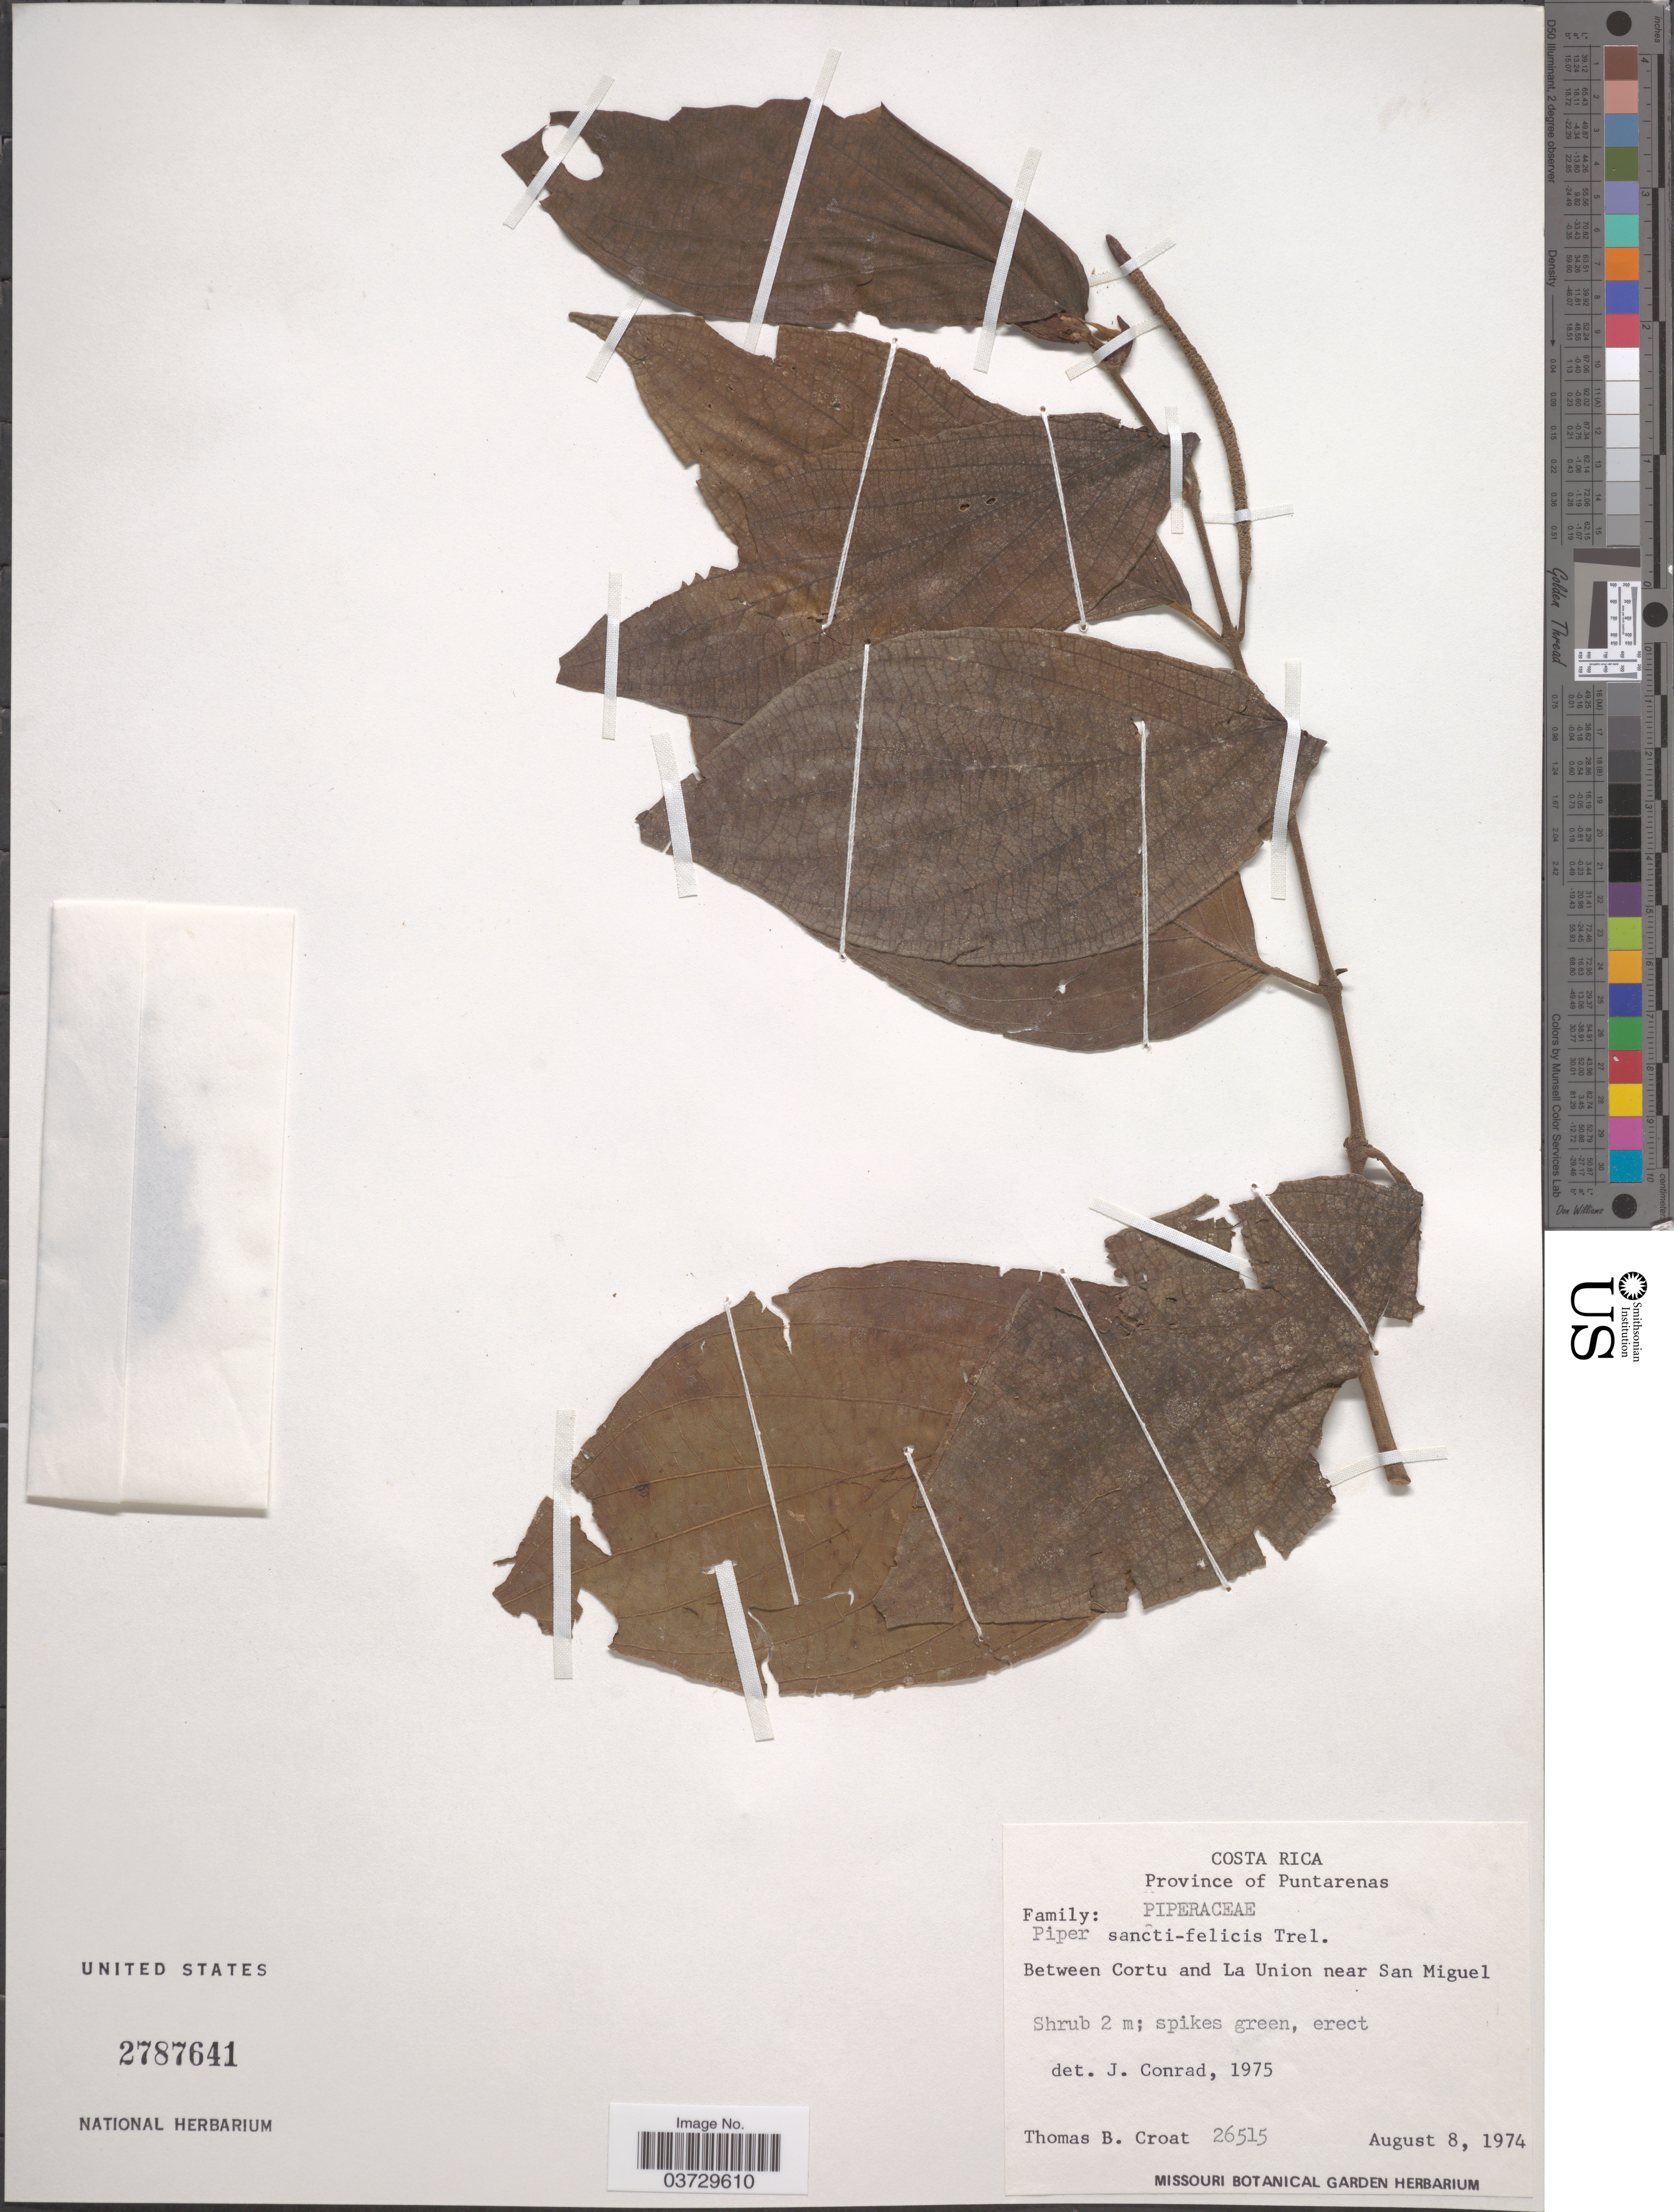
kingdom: Plantae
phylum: Tracheophyta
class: Magnoliopsida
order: Piperales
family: Piperaceae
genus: Piper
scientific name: Piper sancti-felicis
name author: Trel.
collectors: T. B. Croat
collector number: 26515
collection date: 1974-08-08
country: Costa Rica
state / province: Puntarenas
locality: Between Cortu and la Union near San Miguel.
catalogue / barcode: US 2787641